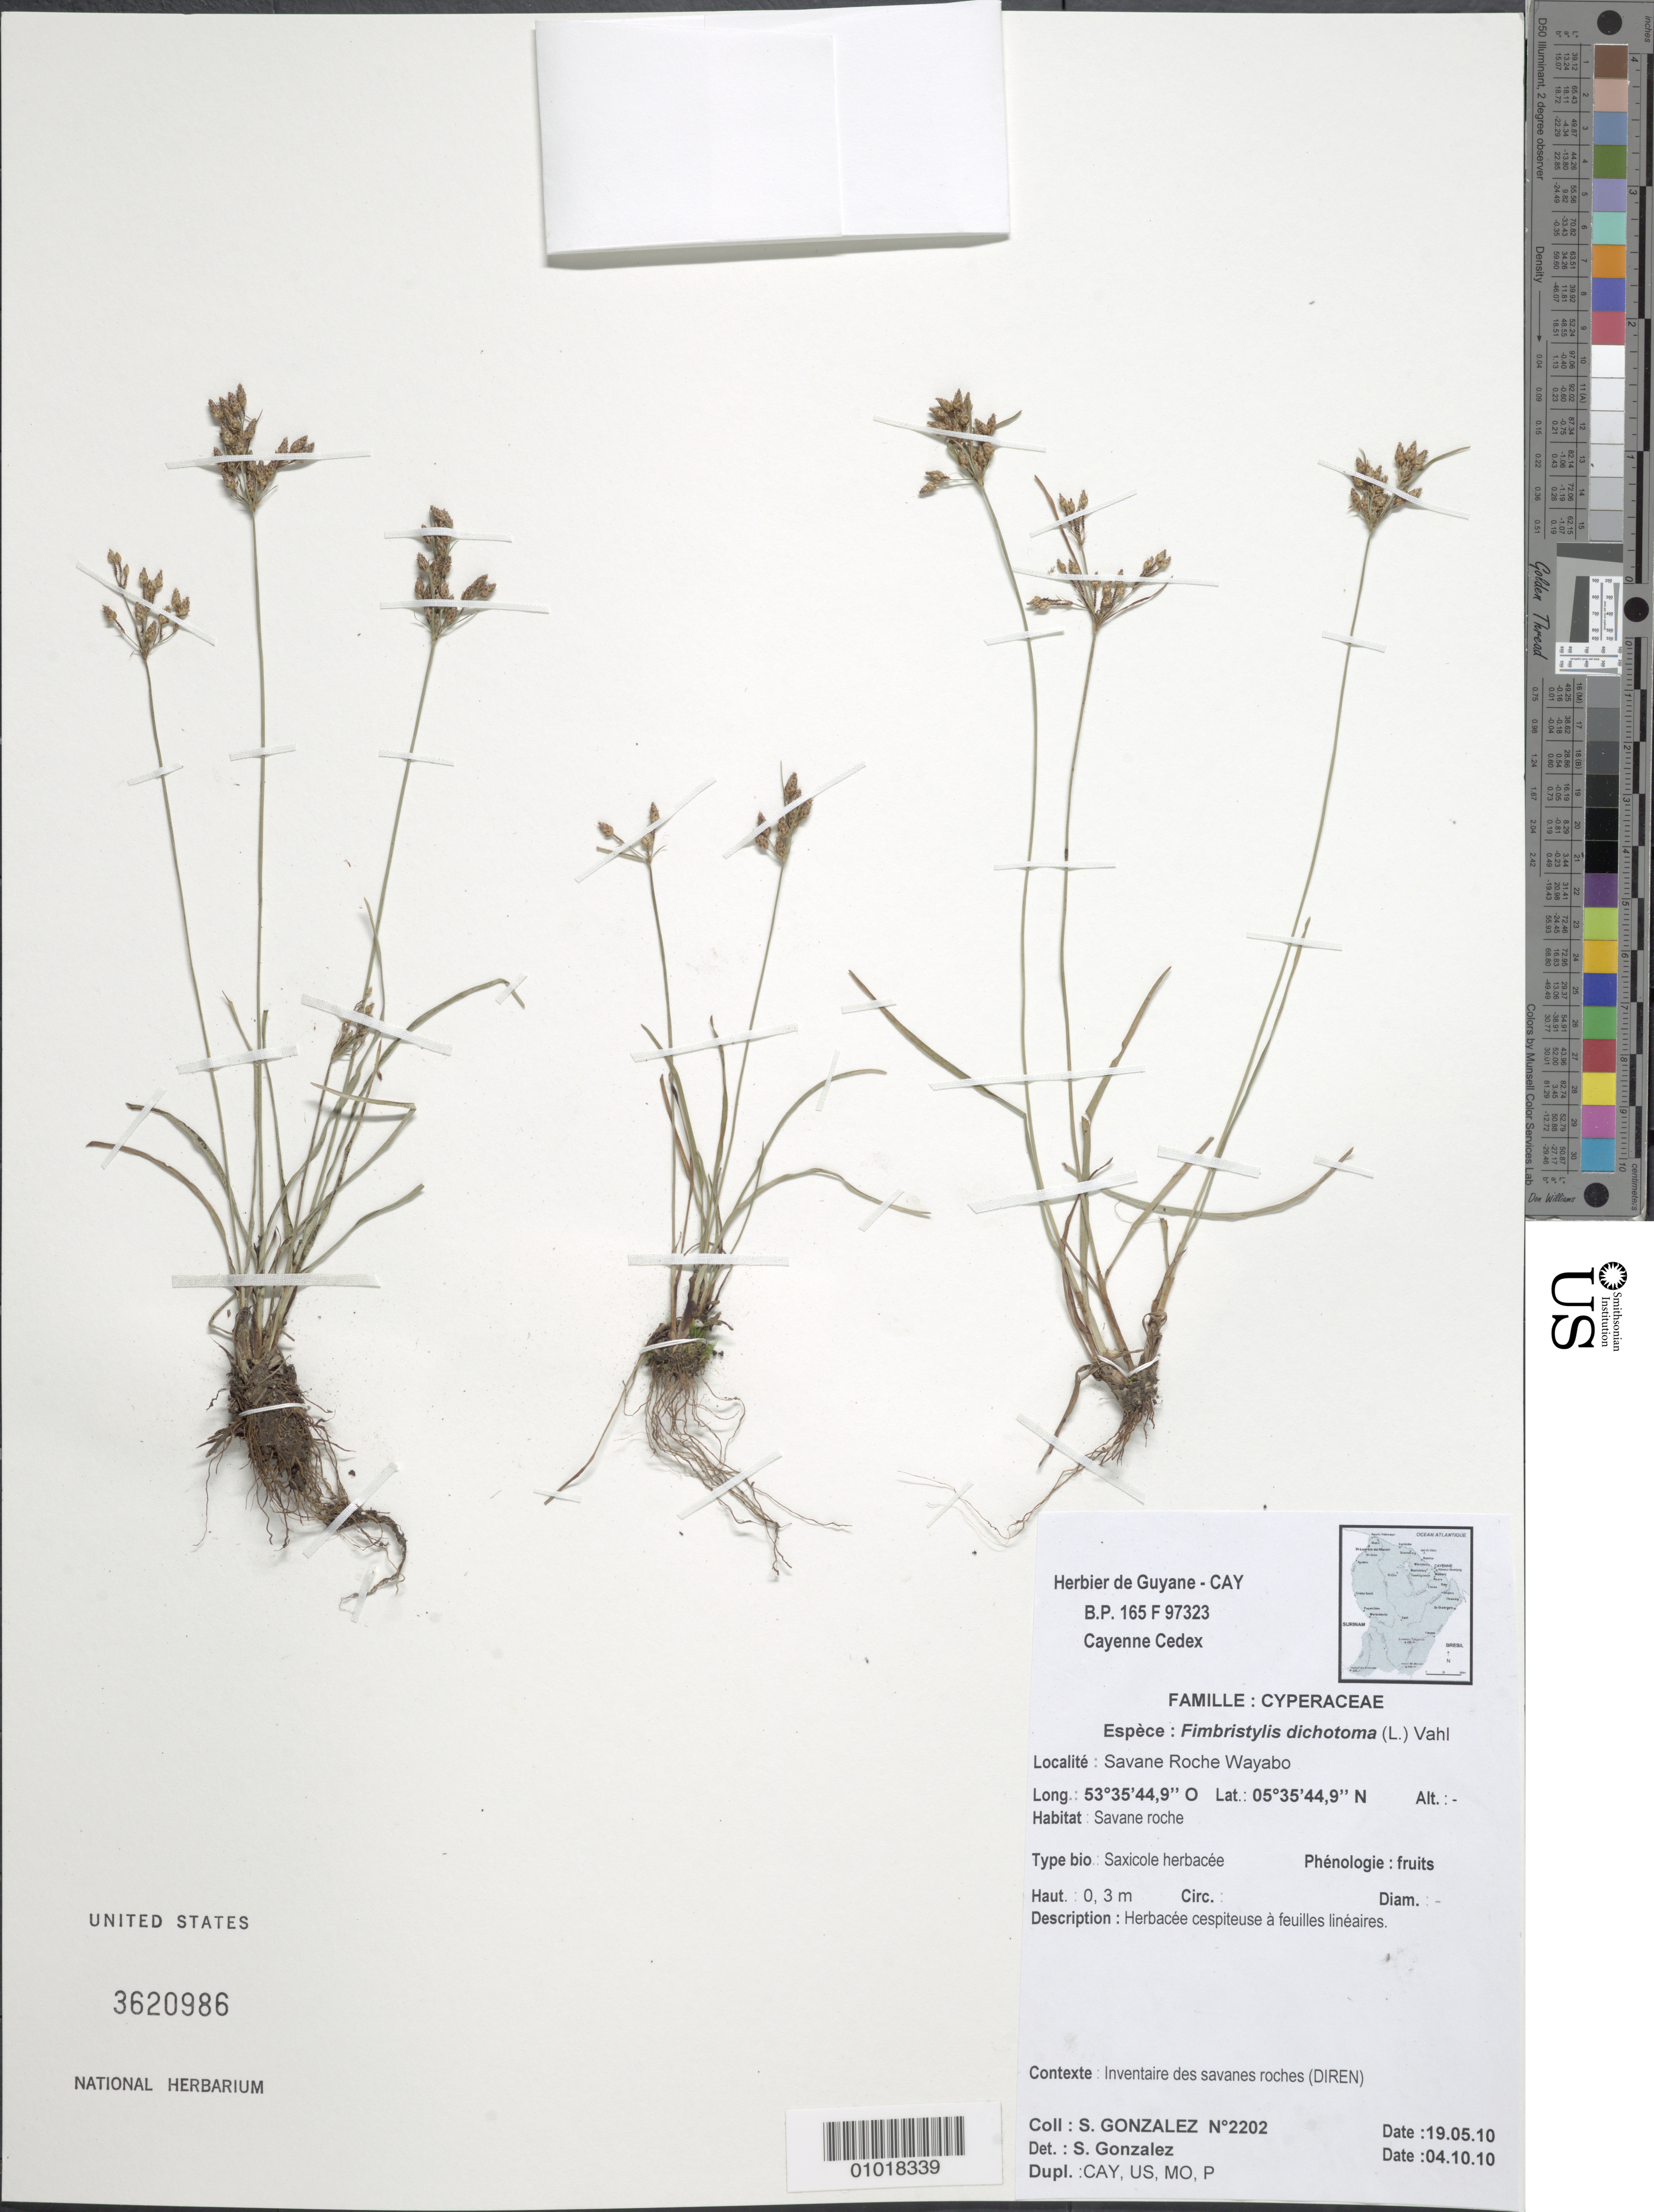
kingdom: Plantae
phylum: Tracheophyta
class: Liliopsida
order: Poales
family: Cyperaceae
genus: Fimbristylis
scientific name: Fimbristylis dichotoma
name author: (L.) Vahl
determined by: Gonzalez, Sophie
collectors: S. Gonzalez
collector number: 2202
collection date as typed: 19-May-10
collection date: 1910-05-19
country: French Guiana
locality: Savane Roche Wayabo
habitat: Savane roche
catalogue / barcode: US 3620986